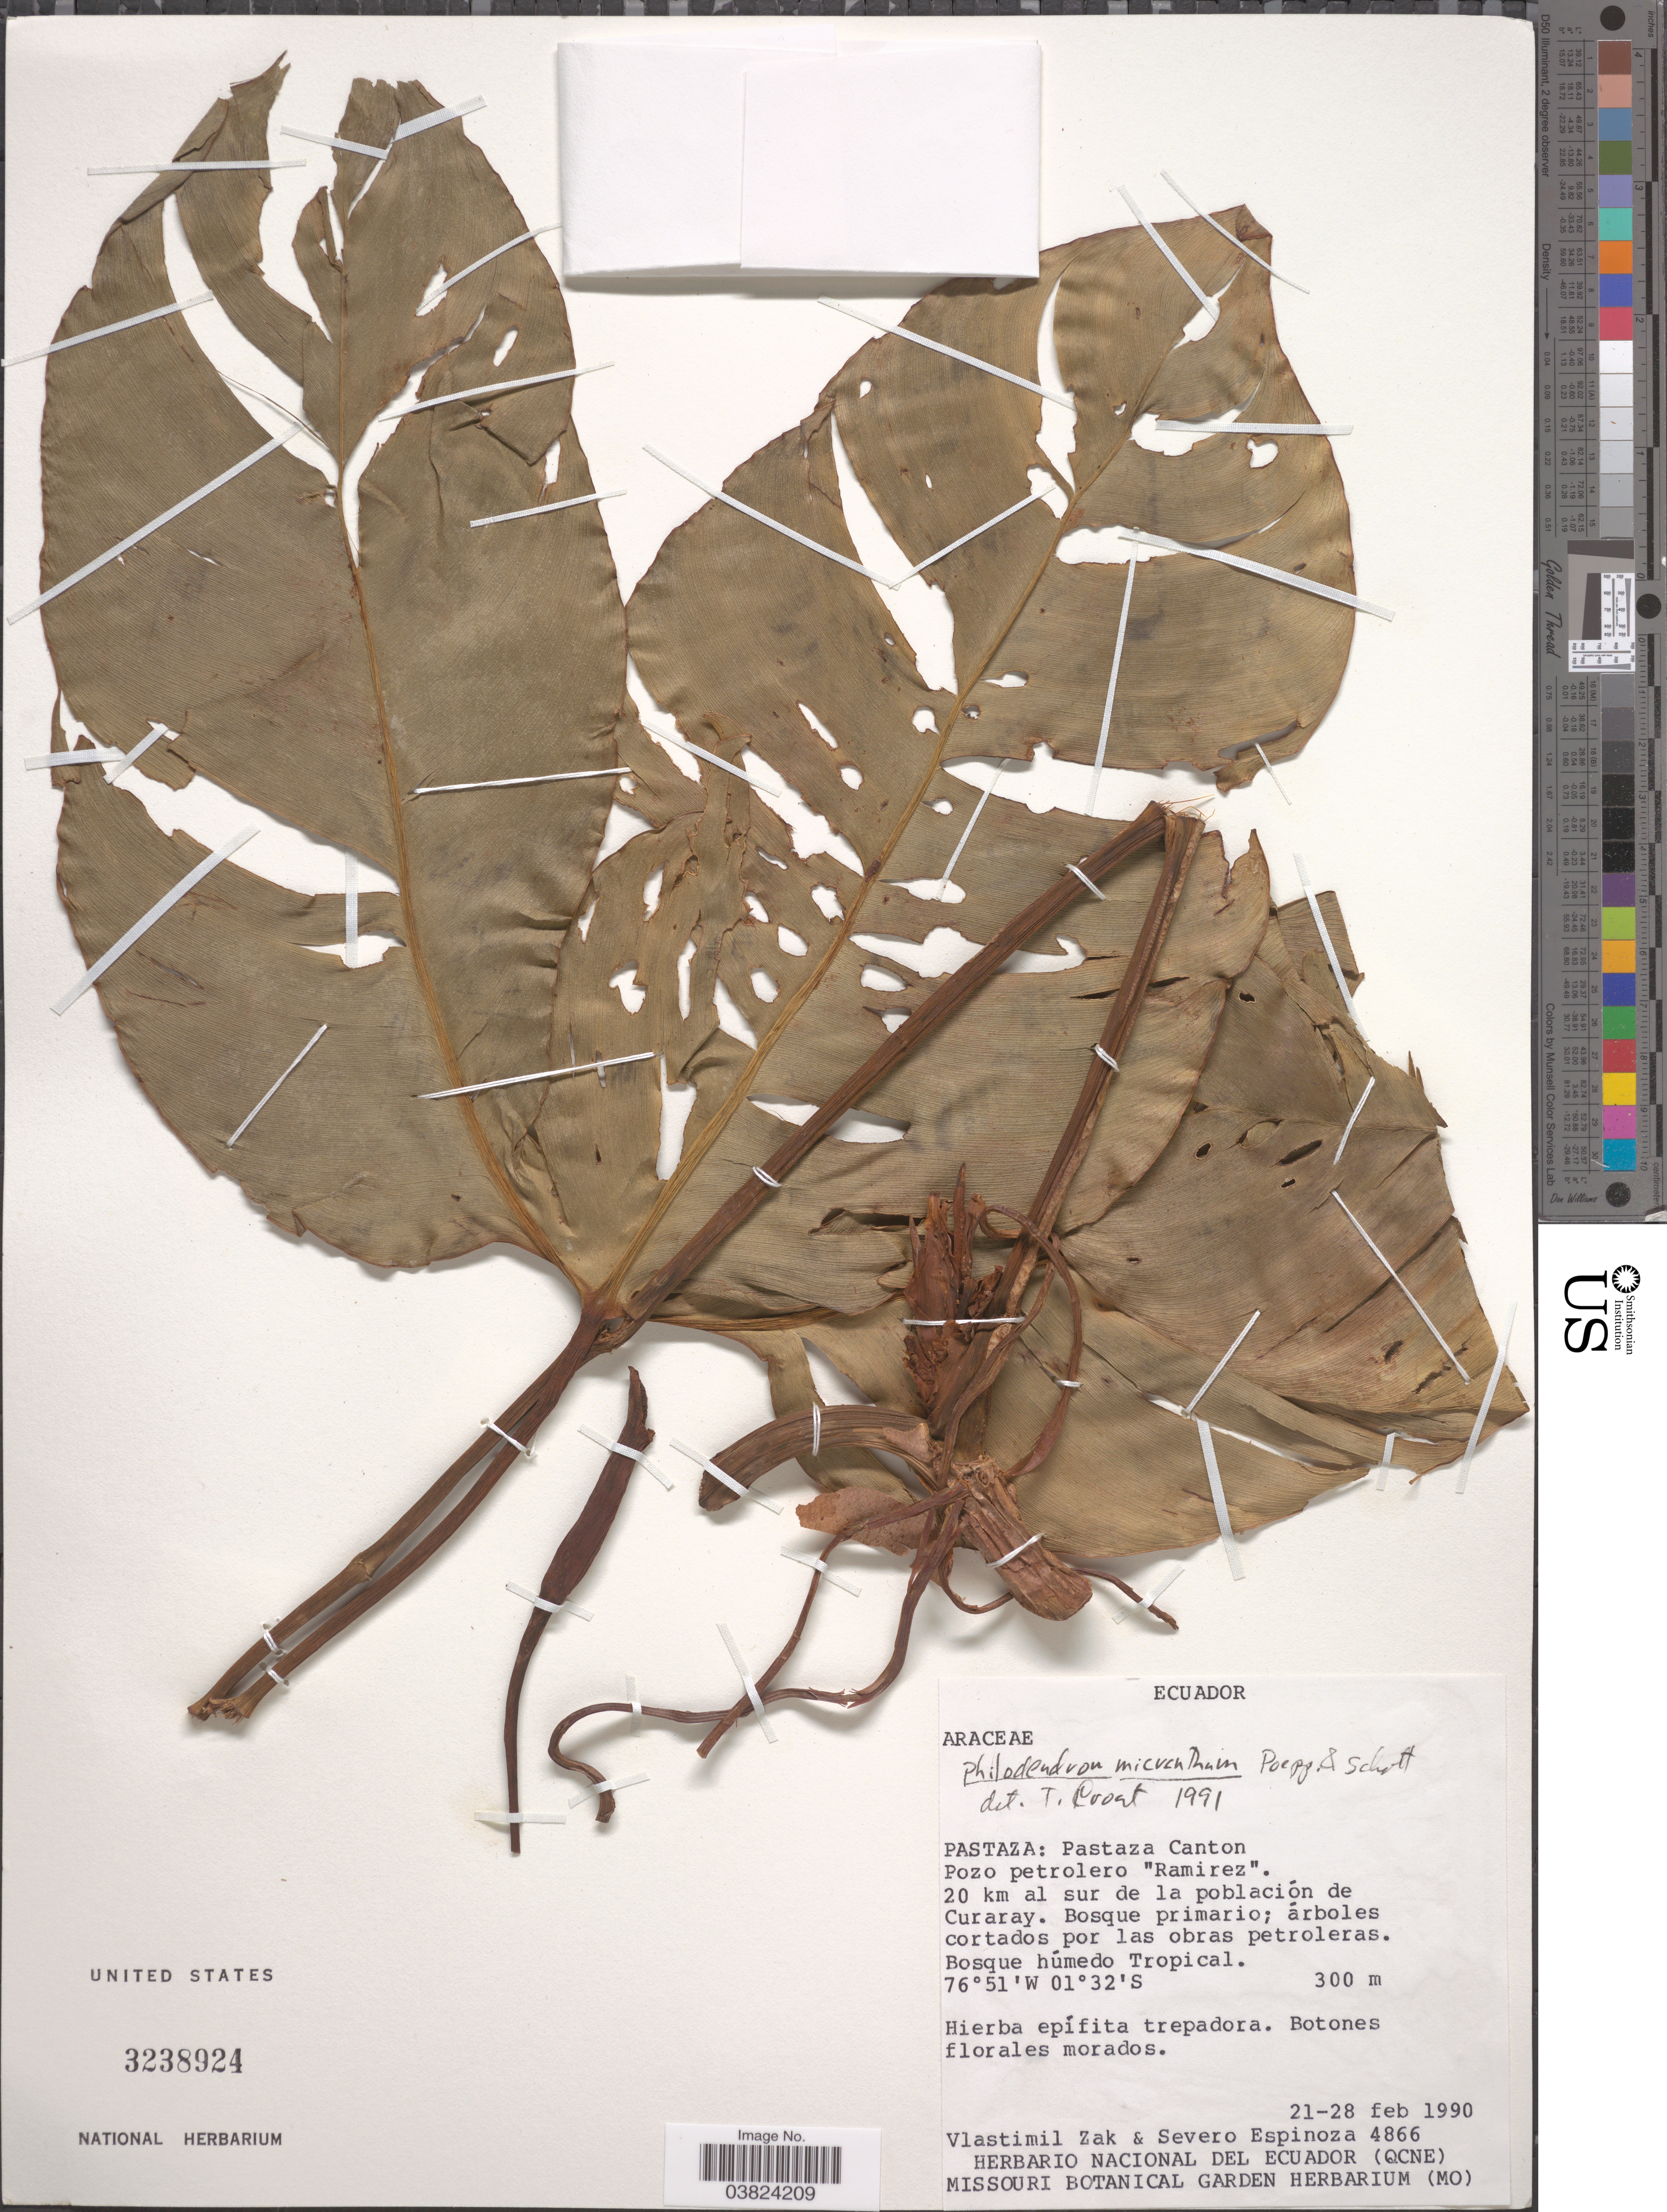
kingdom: Plantae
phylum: Tracheophyta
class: Liliopsida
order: Alismatales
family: Araceae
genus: Philodendron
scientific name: Philodendron micranthum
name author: Poepp. ex Schott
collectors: V. Zak & S. Espinoza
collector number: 4866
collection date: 1990-02-21/1990-02-28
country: Ecuador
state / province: Pastaza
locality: Pastaza Canton. Pozo petrolero 'Ramirez'. 20 km al sur de la población de Curaray.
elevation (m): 300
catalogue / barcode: US 3238924